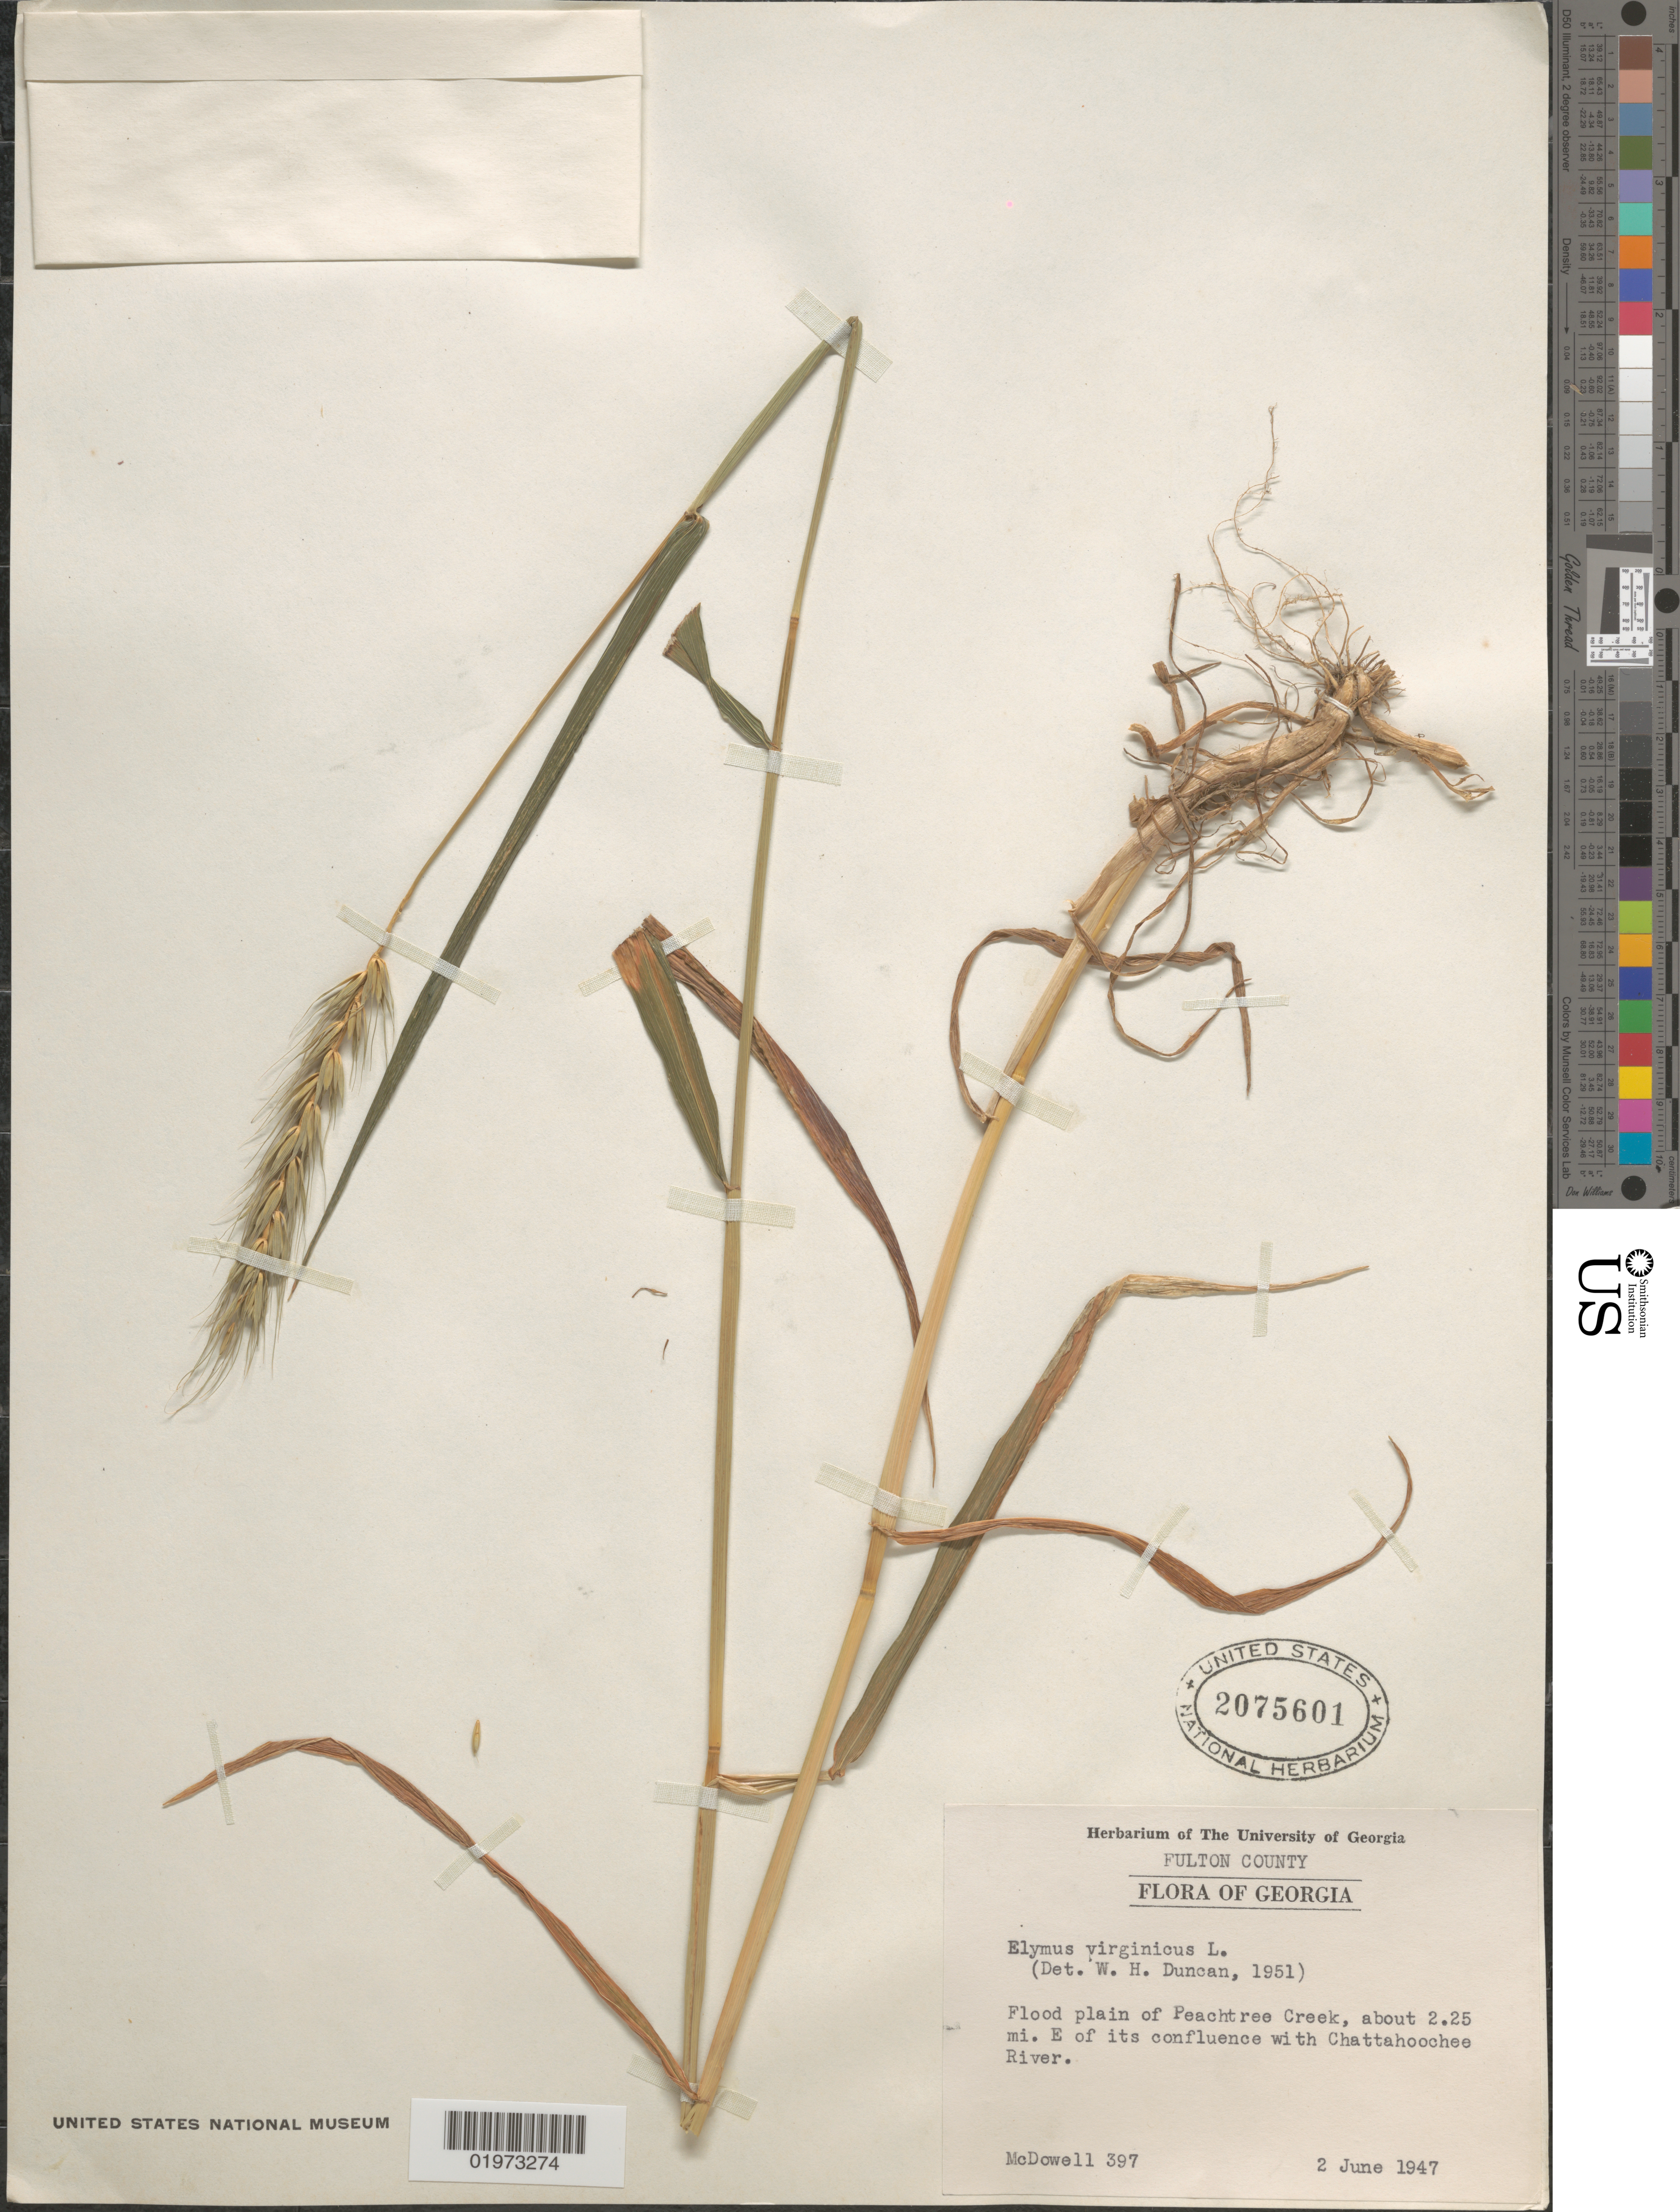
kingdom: Plantae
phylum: Tracheophyta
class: Liliopsida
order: Poales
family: Poaceae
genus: Elymus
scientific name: Elymus virginicus var. virginicus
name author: L.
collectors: -. Mcdowell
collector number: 397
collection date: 1947-06-02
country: United States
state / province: Georgia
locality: Fulton County. Flood plain of Peachtree Creek, about 2.25 mi. E of its confluence with Chattahoochee River.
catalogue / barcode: US 2075601